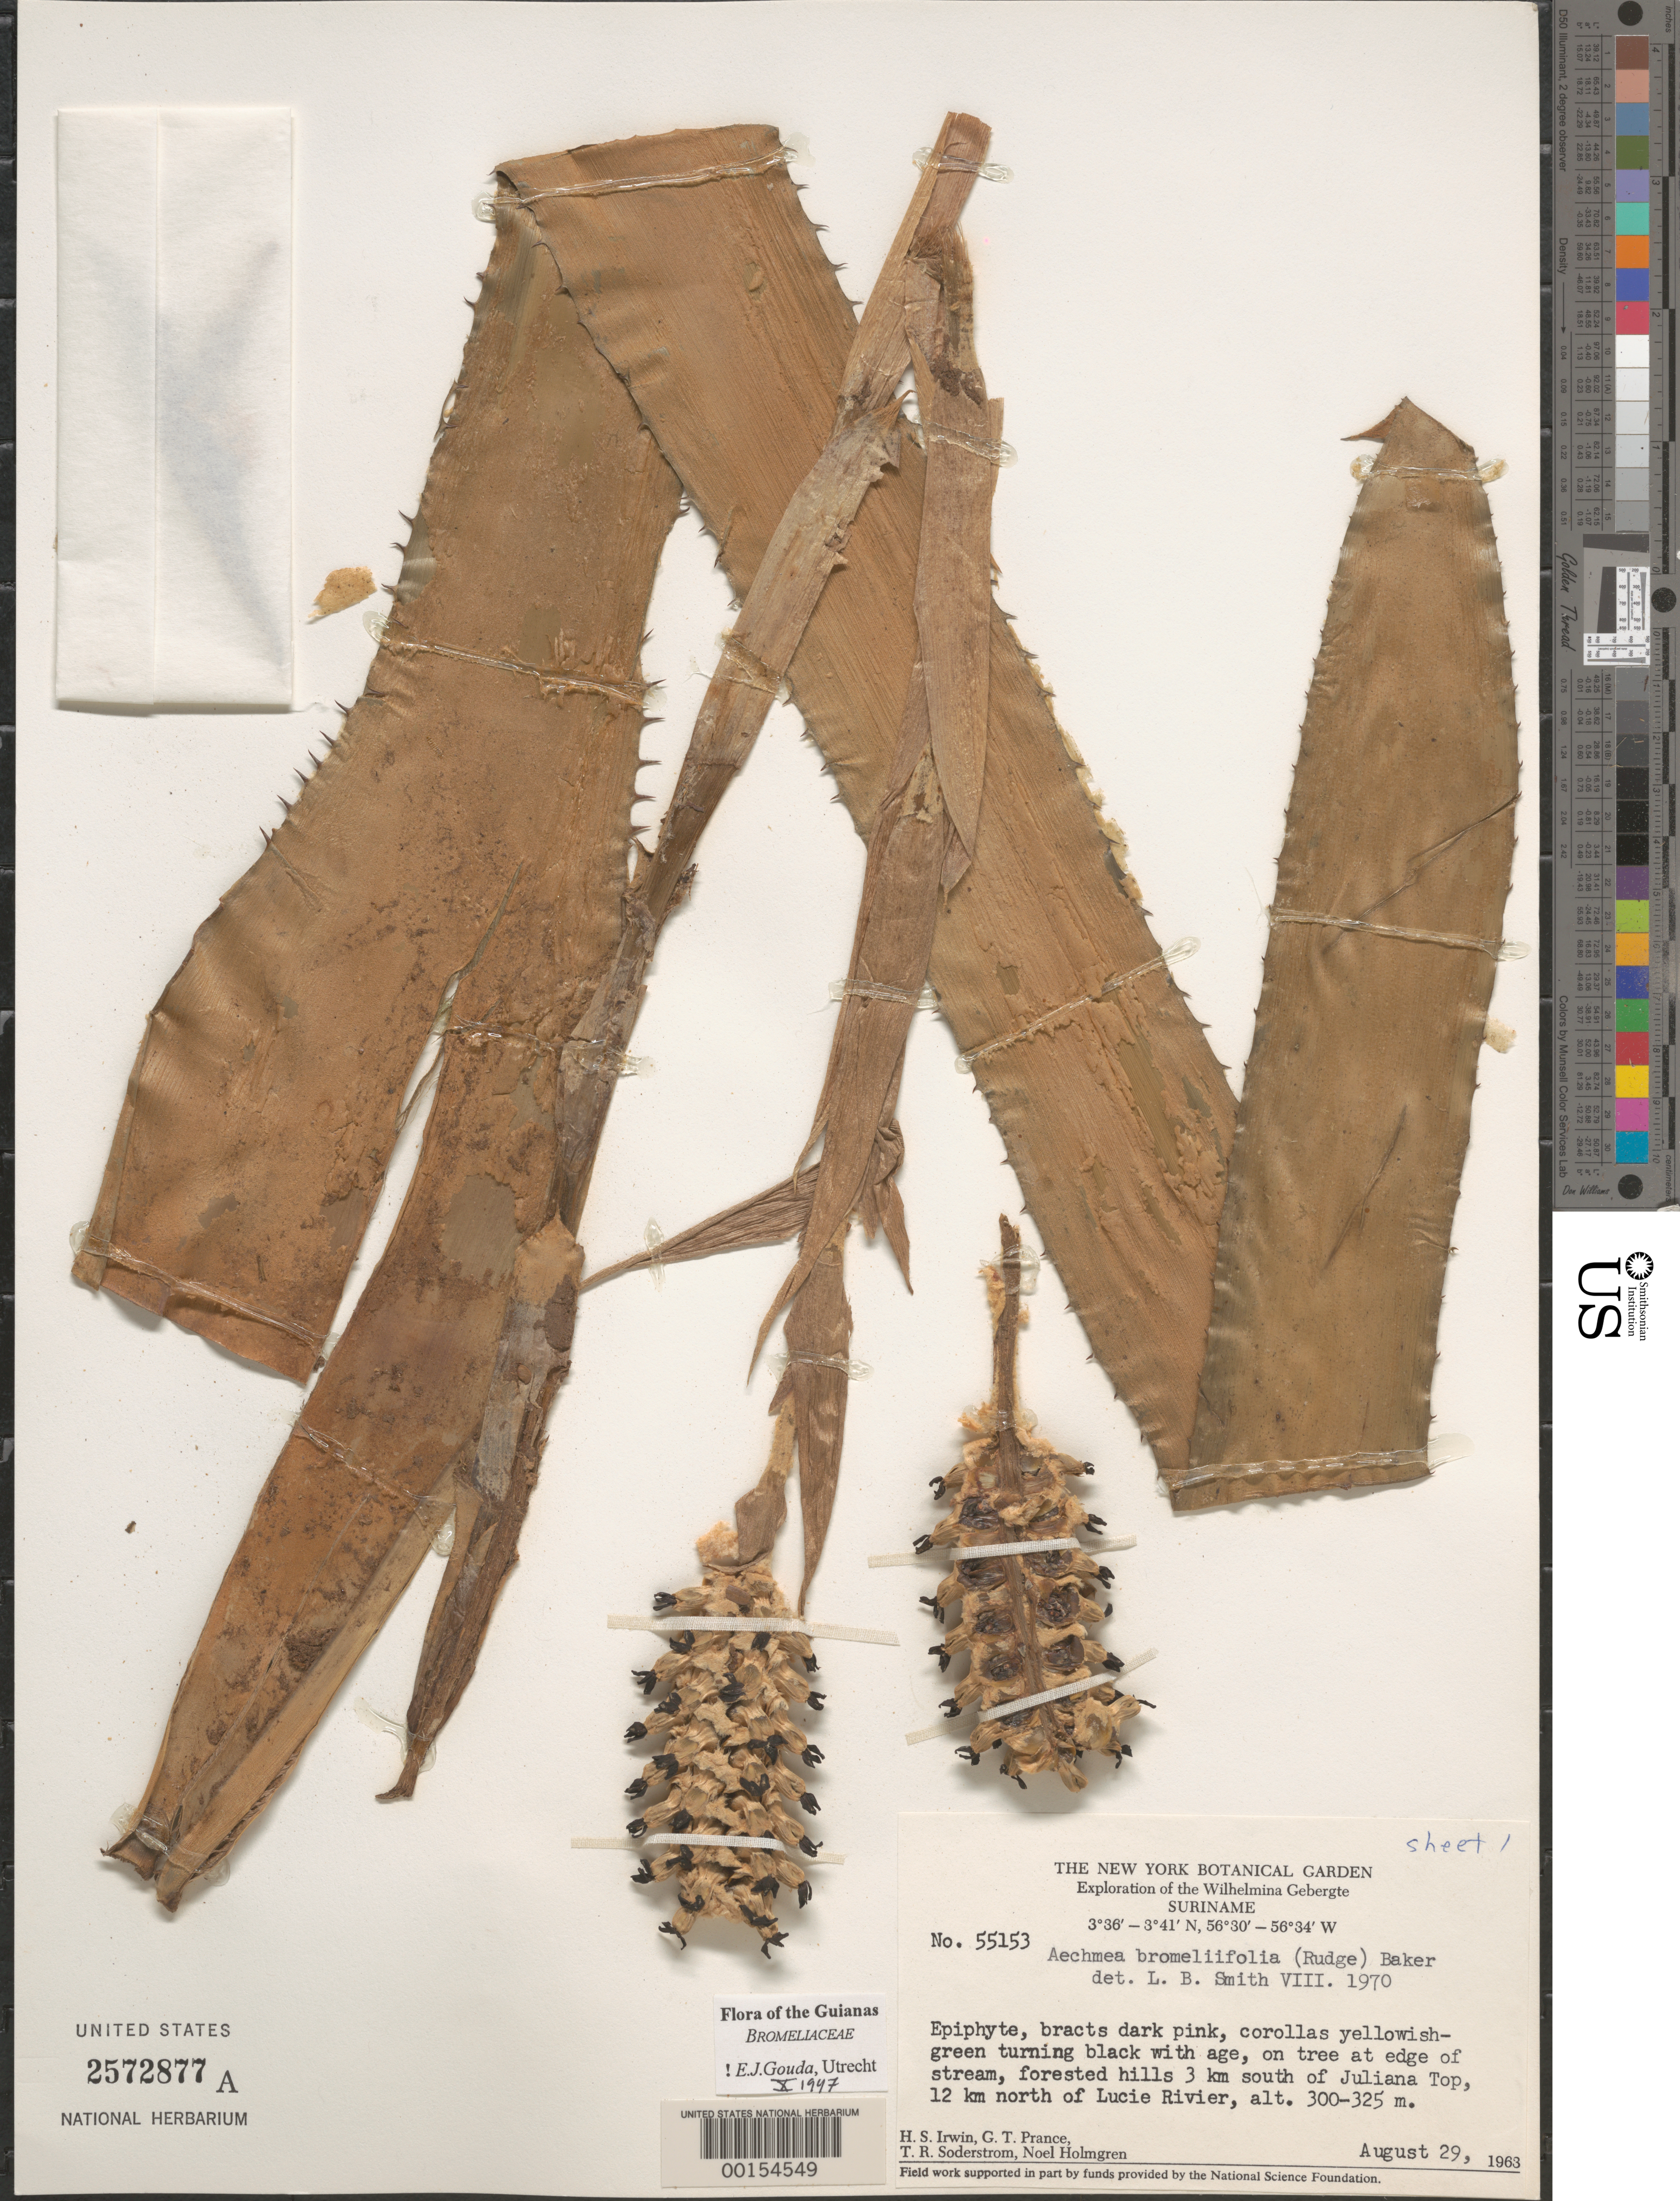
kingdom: Plantae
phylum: Tracheophyta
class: Liliopsida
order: Poales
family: Bromeliaceae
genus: Aechmea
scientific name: Aechmea bromeliifolia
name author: (Rudge) Baker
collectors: H. Irwin, G. T. Prance, T. R. Soderstrom & N. H. Holmgren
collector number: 55153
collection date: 1963-08-29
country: Suriname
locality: The Wilhelmina Gebergte. On tree at edge of stream, forested hills 3 km south of Juliana Top, 12 km north of Lucie Rivier.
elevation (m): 300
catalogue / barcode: US 2572877A